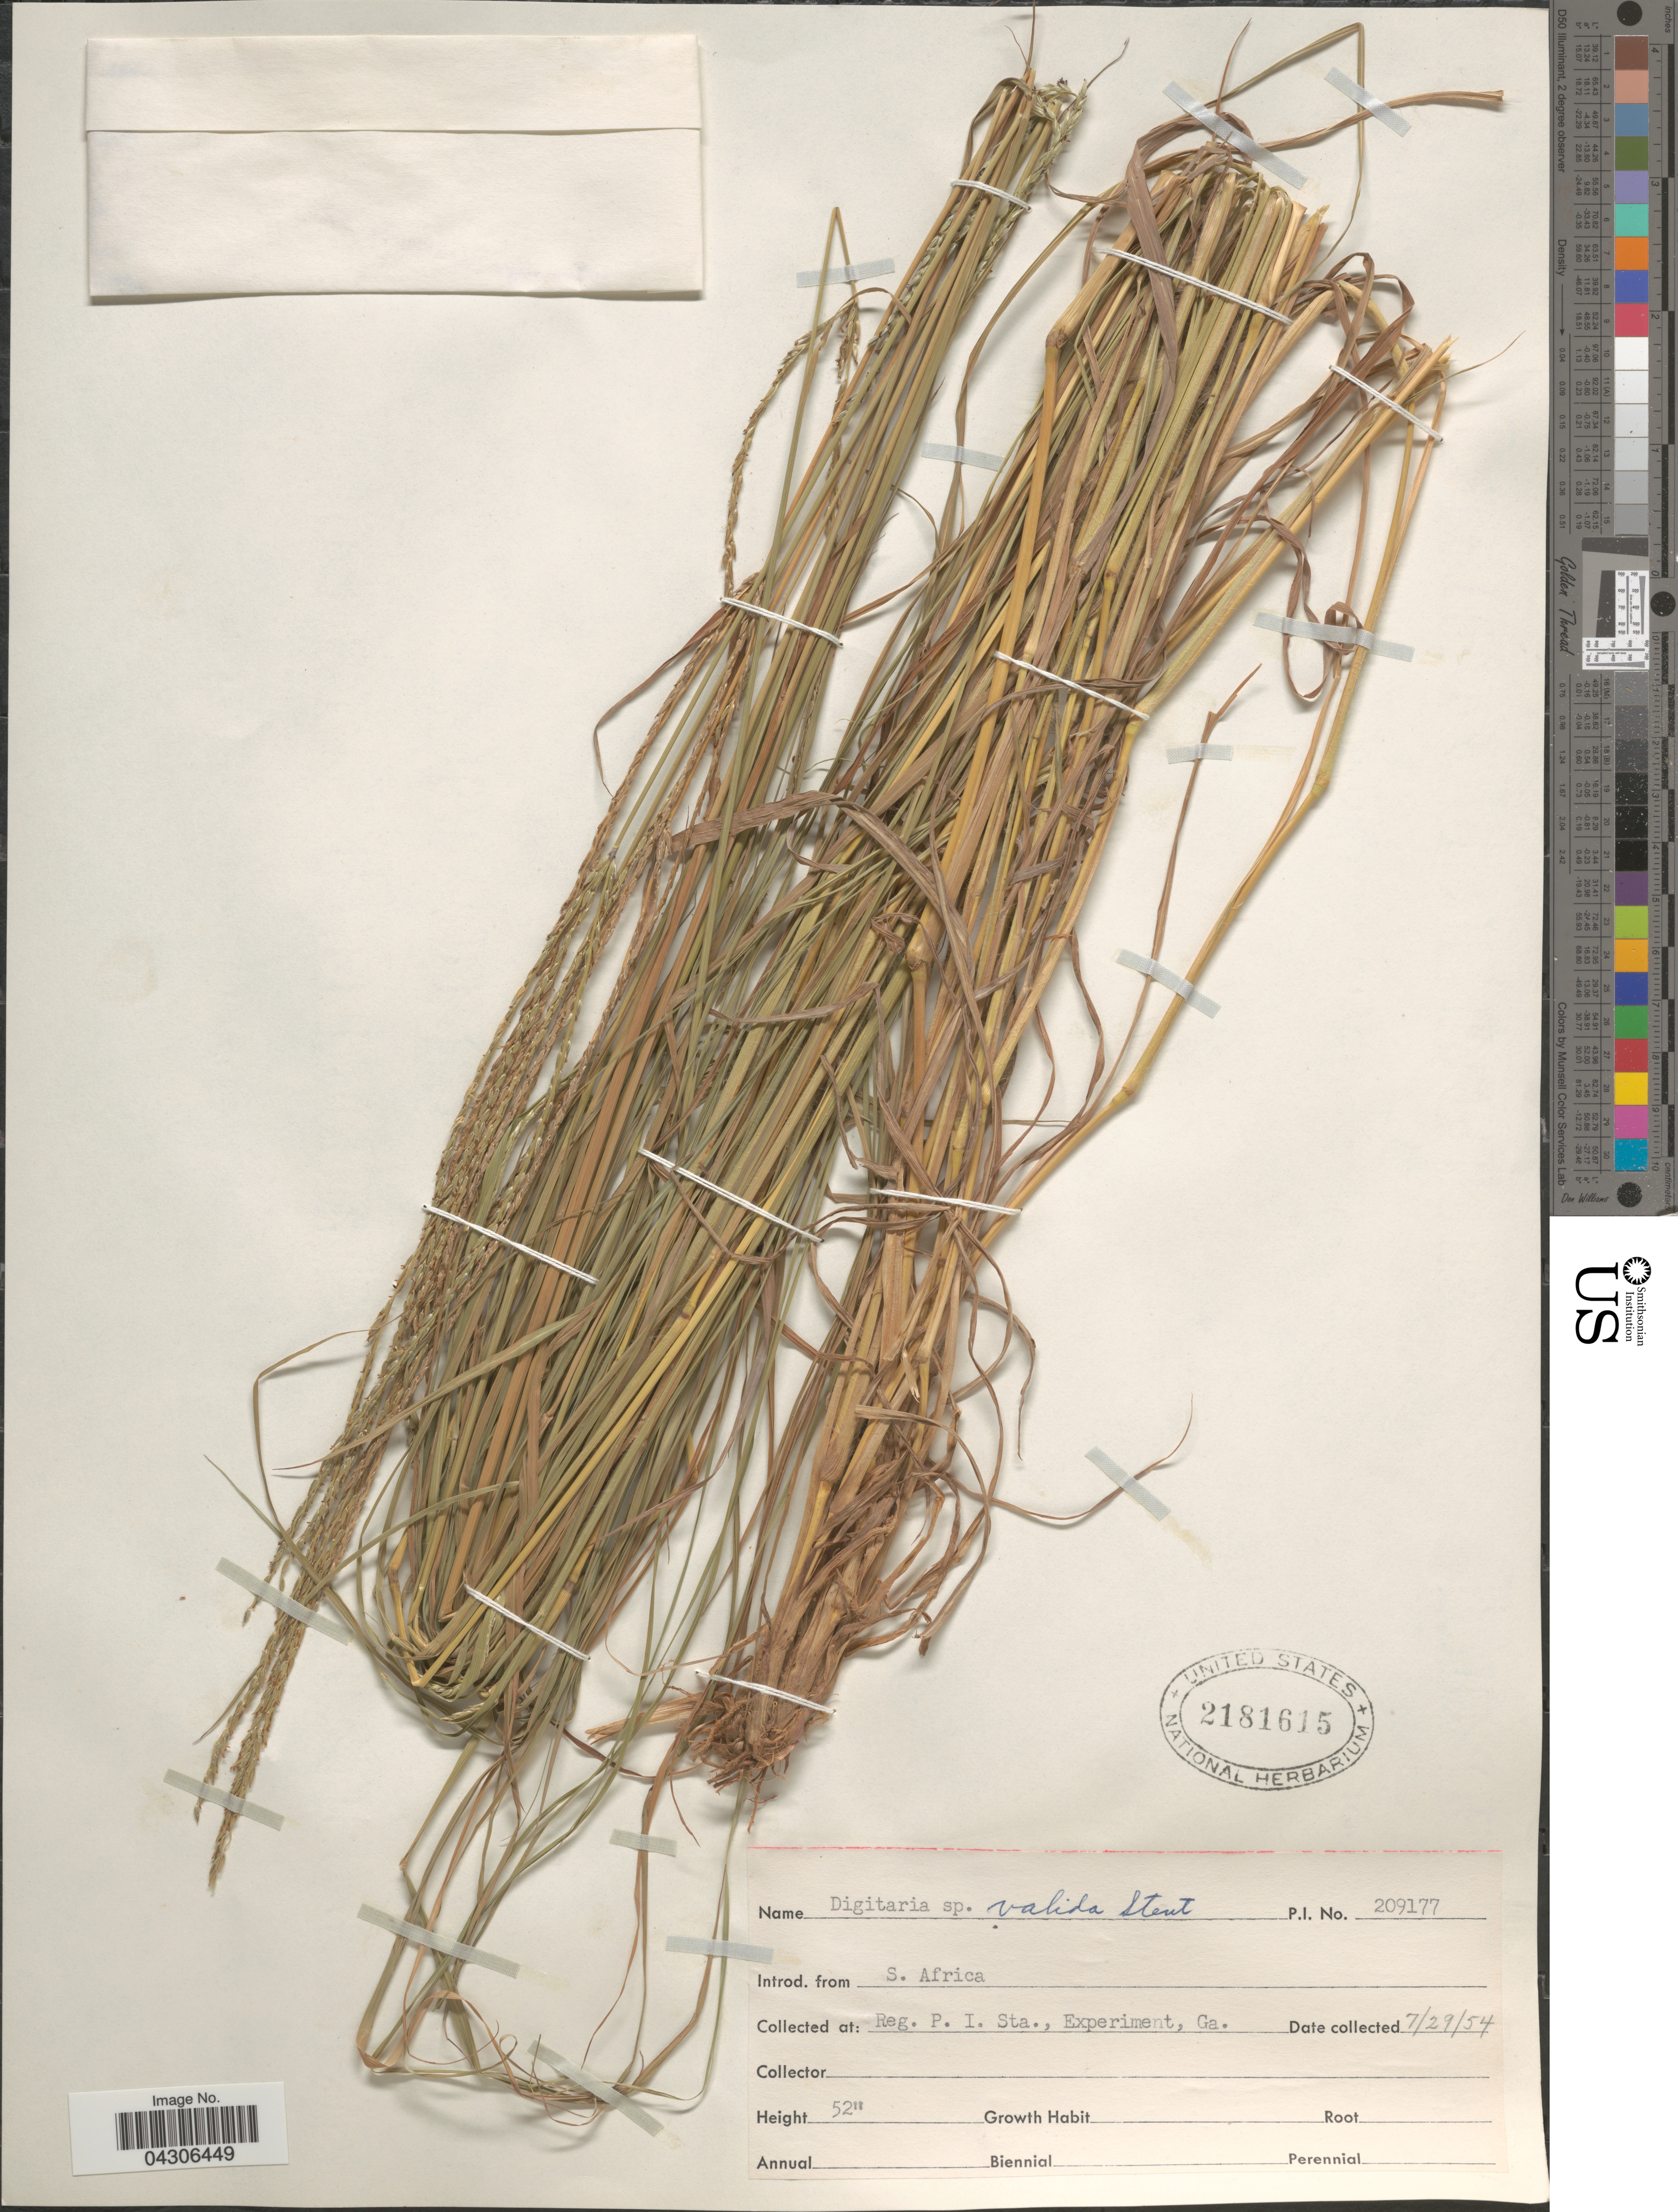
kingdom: Plantae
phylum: Tracheophyta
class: Liliopsida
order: Poales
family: Poaceae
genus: Digitaria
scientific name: Digitaria eriantha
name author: Steud.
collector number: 209177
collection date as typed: Transcribed d/m/y: 29/7/54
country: United States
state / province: Georgia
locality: Reg. P. I. Sta., Experiment.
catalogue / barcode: US 2181615